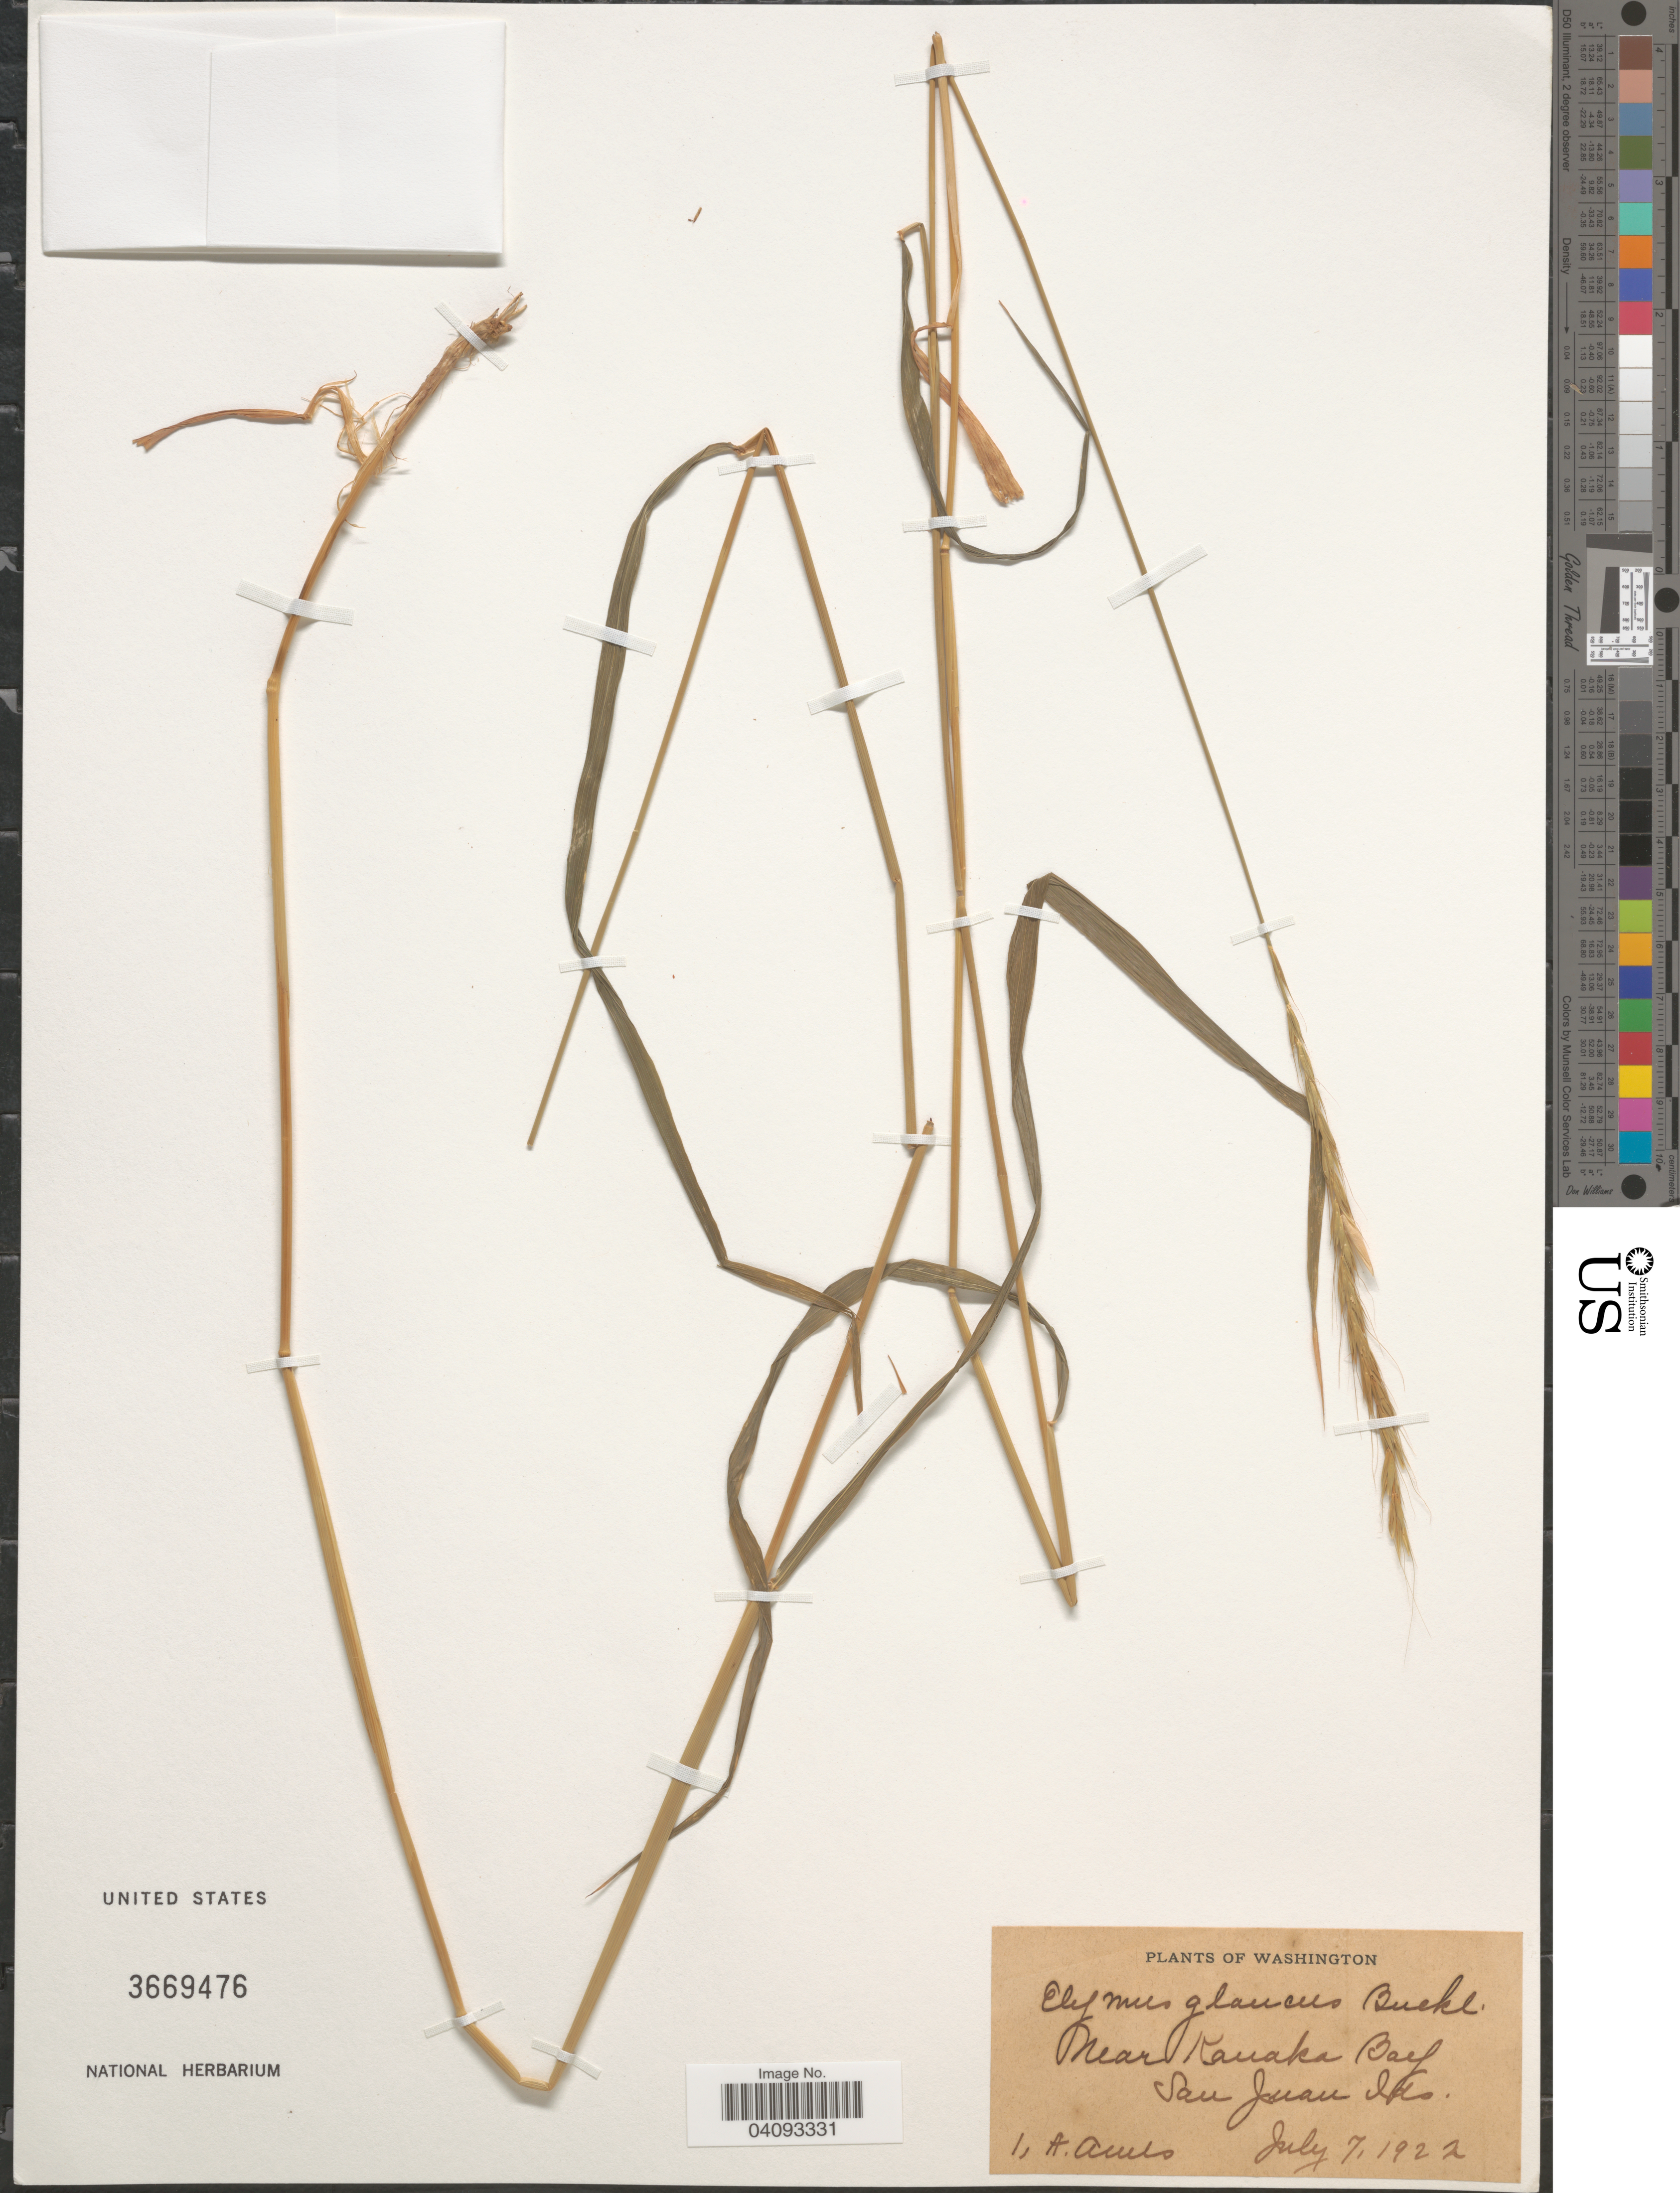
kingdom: Plantae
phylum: Tracheophyta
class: Liliopsida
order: Poales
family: Poaceae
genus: Elymus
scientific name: Elymus glaucus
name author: Buckley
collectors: A. Ames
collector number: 1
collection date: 1922-07-07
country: United States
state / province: Washington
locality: Near Kanaka Bay. San Juan Ids.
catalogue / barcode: US 3669476